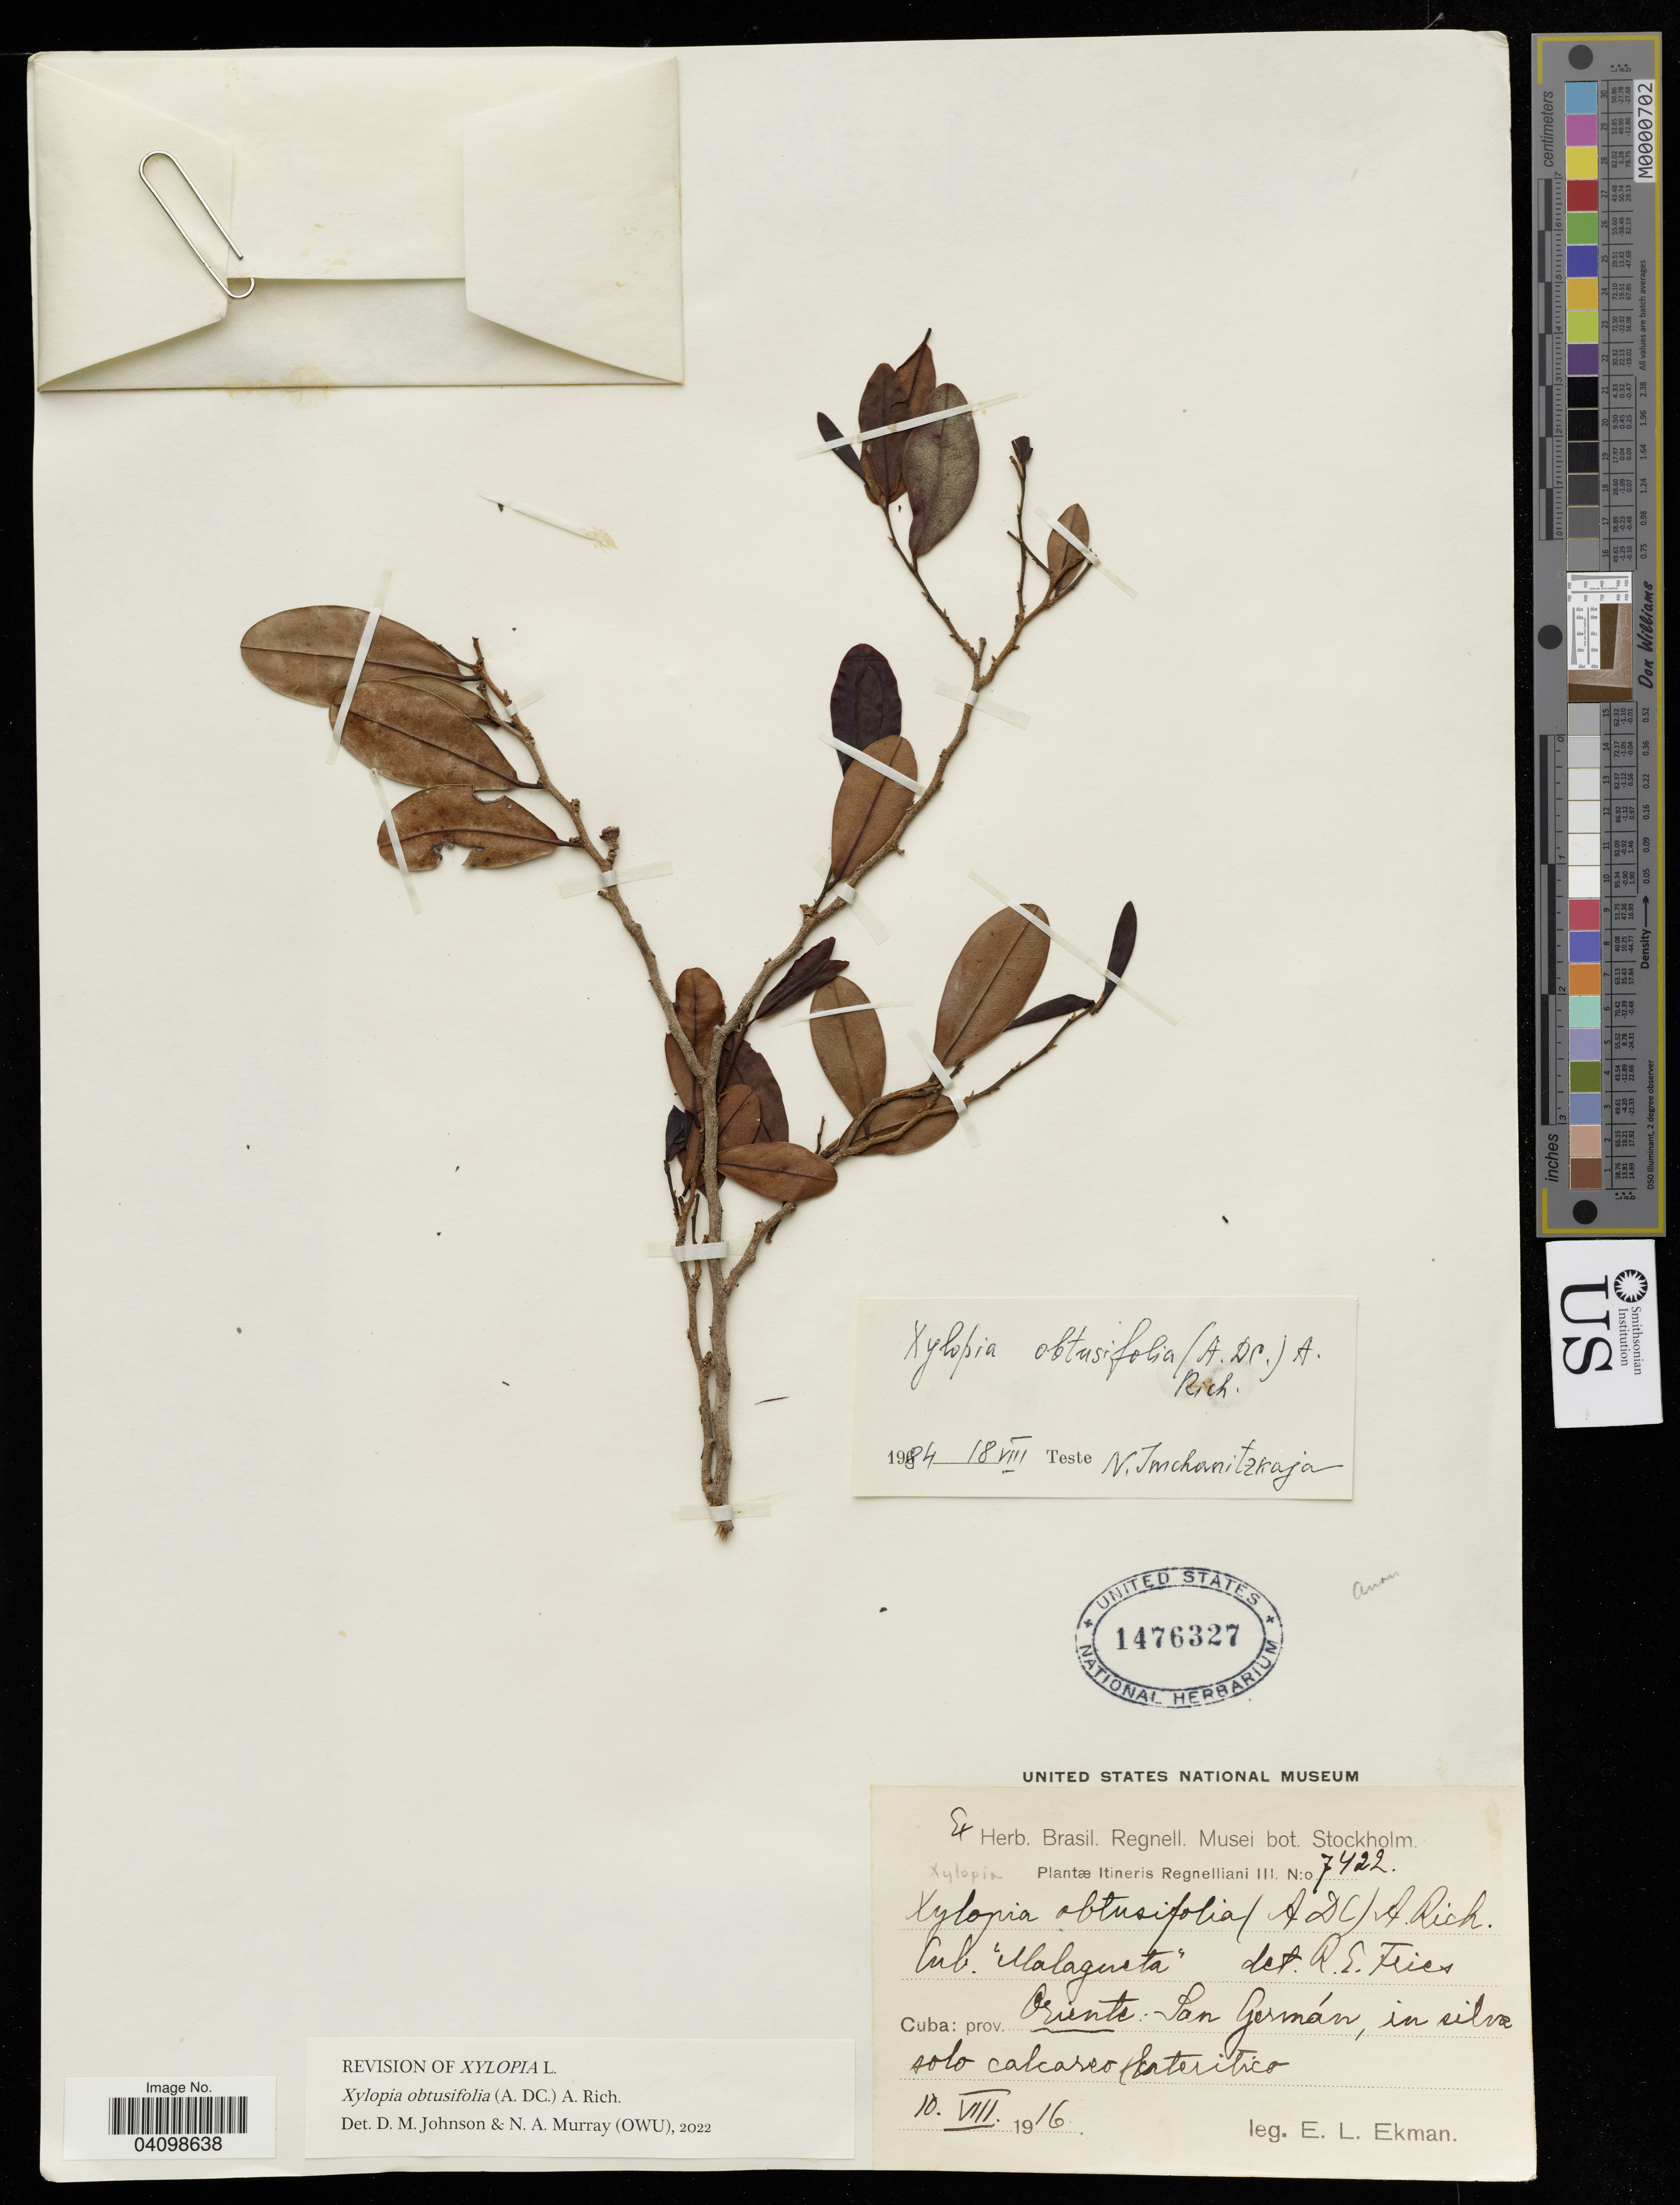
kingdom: Plantae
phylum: Tracheophyta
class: Magnoliopsida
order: Magnoliales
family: Annonaceae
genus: Xylopia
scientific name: Xylopia obtusifolia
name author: (A. DC.) A. Rich.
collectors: E. L. Ekman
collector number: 7422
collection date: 1916-08-10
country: Cuba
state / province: Oriente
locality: San Germán.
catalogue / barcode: US 1476327